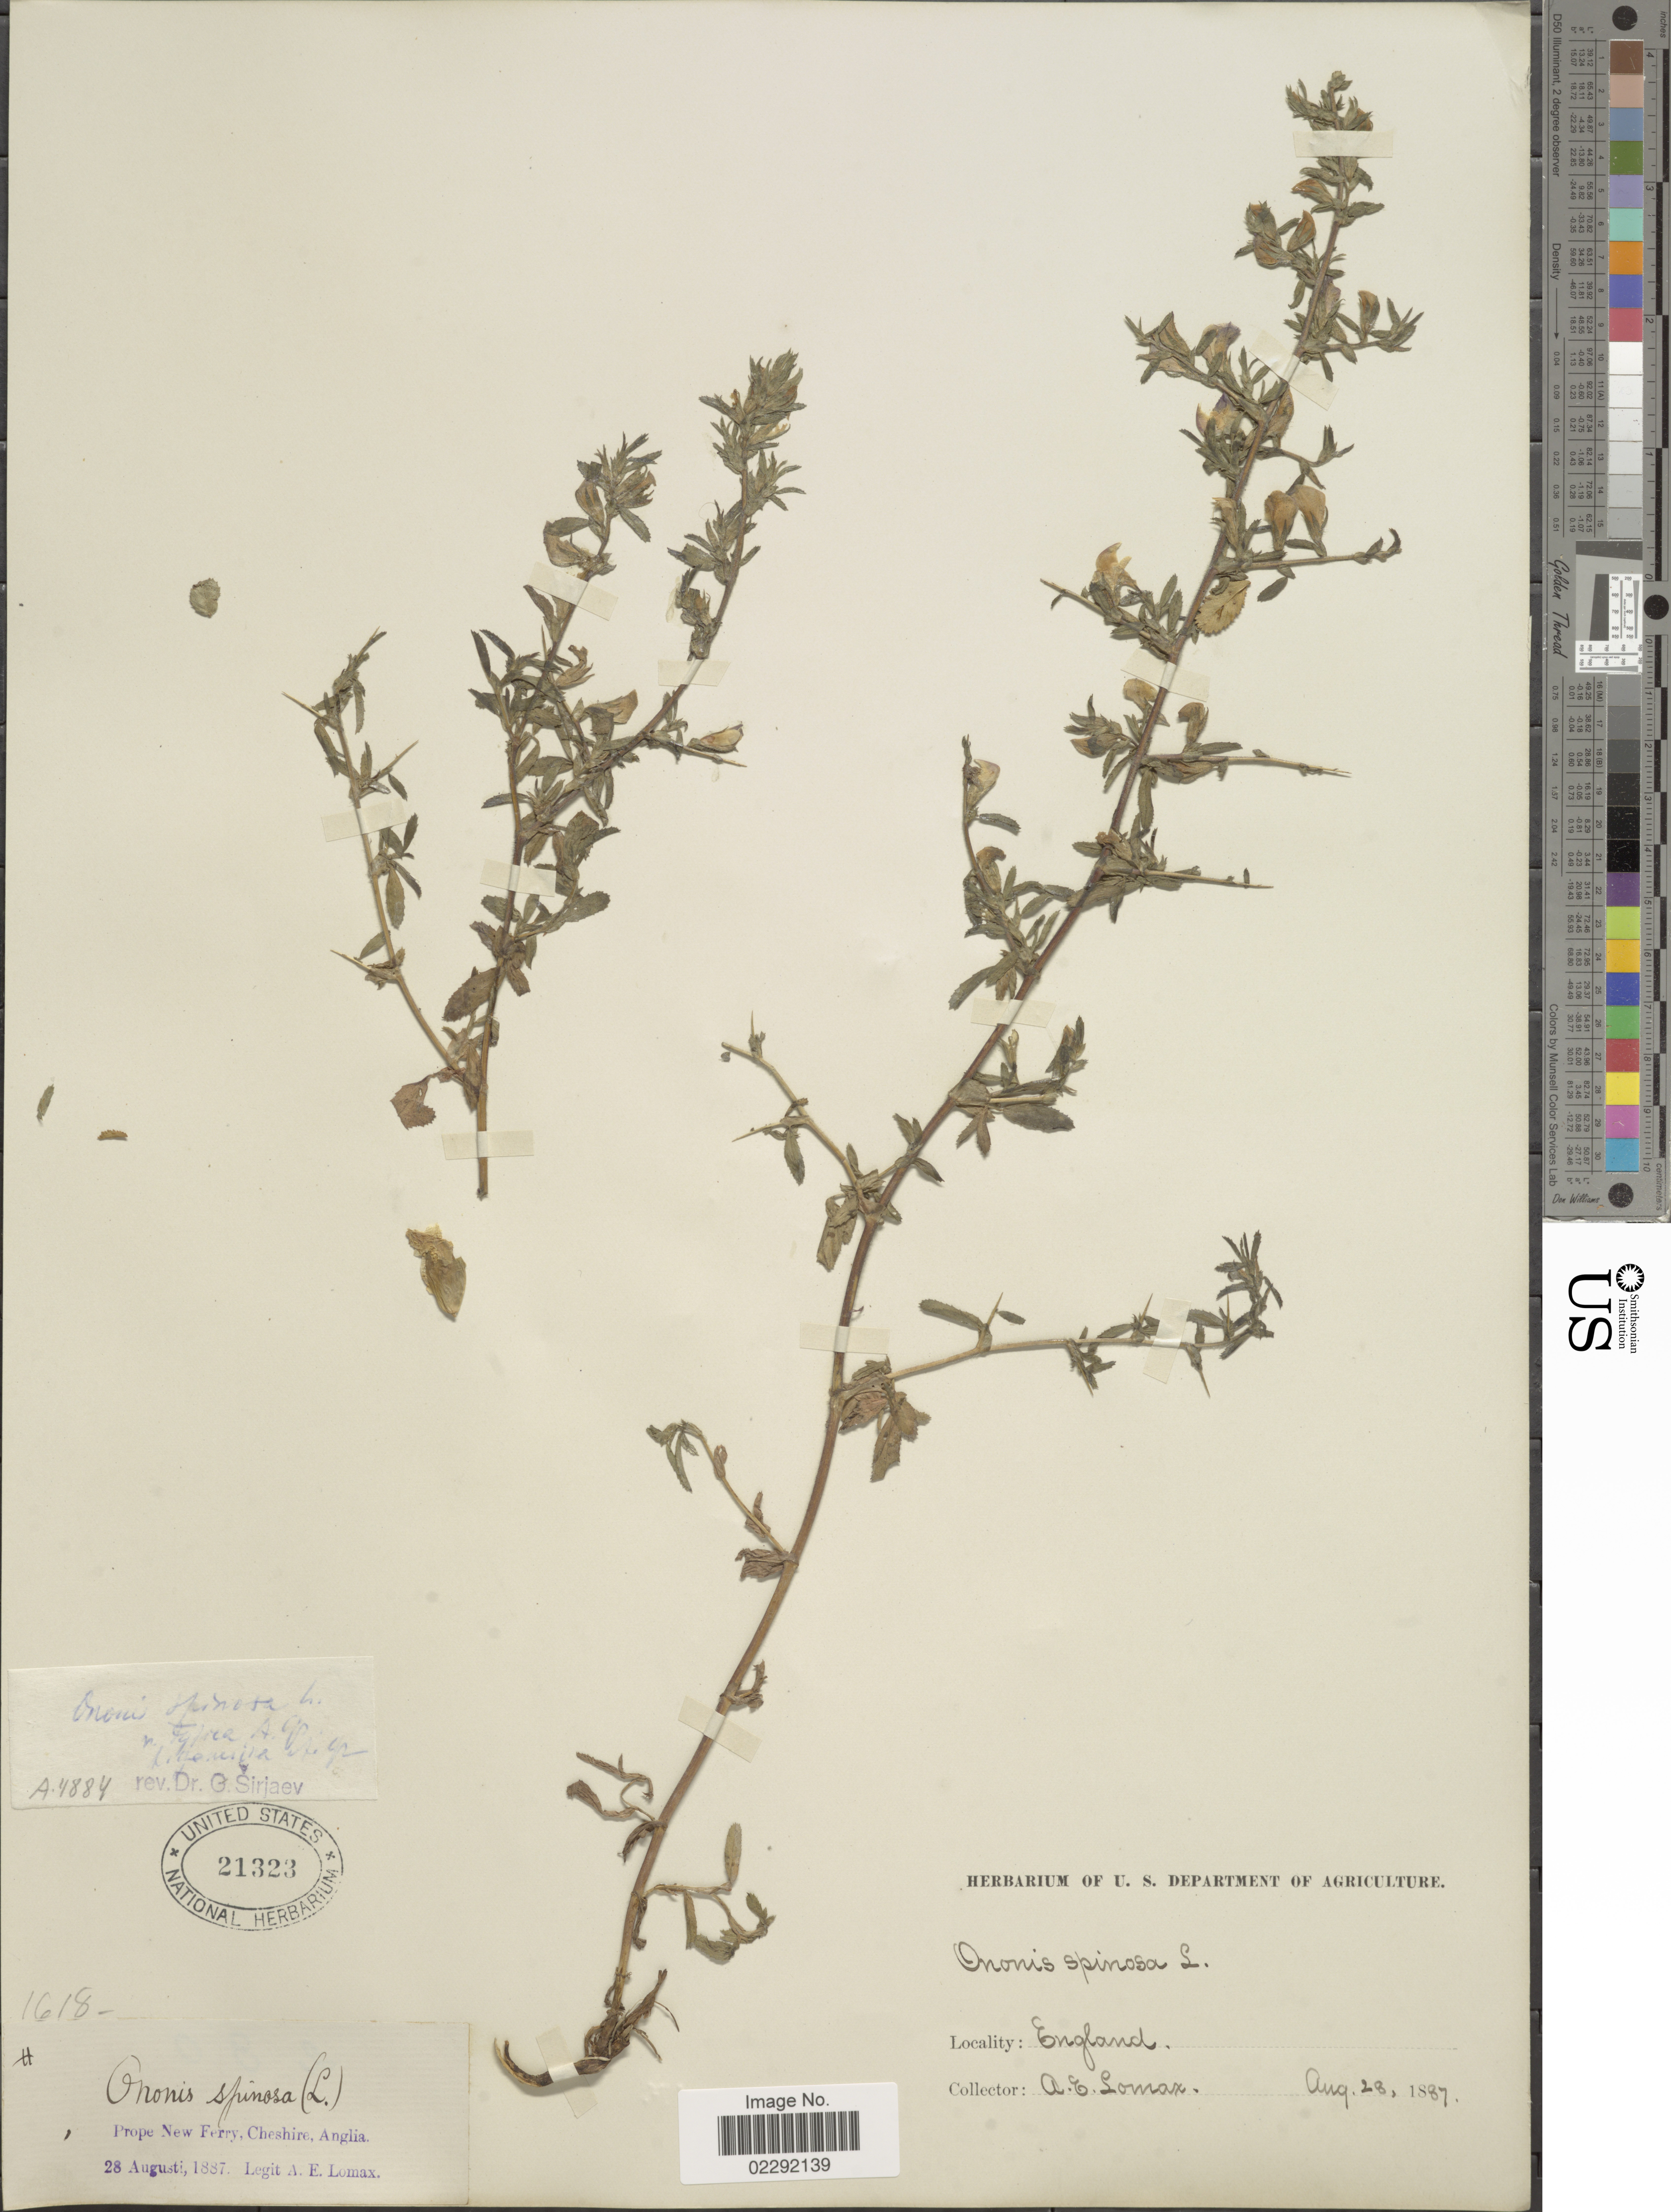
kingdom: Plantae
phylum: Tracheophyta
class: Magnoliopsida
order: Fabales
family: Fabaceae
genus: Ononis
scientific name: Ononis spinosa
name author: L.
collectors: A. Lomax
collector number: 1618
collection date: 1887-08-28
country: United Kingdom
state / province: England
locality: Prope New Ferry, Cheshire, Anglia, England.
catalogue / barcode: US 21323